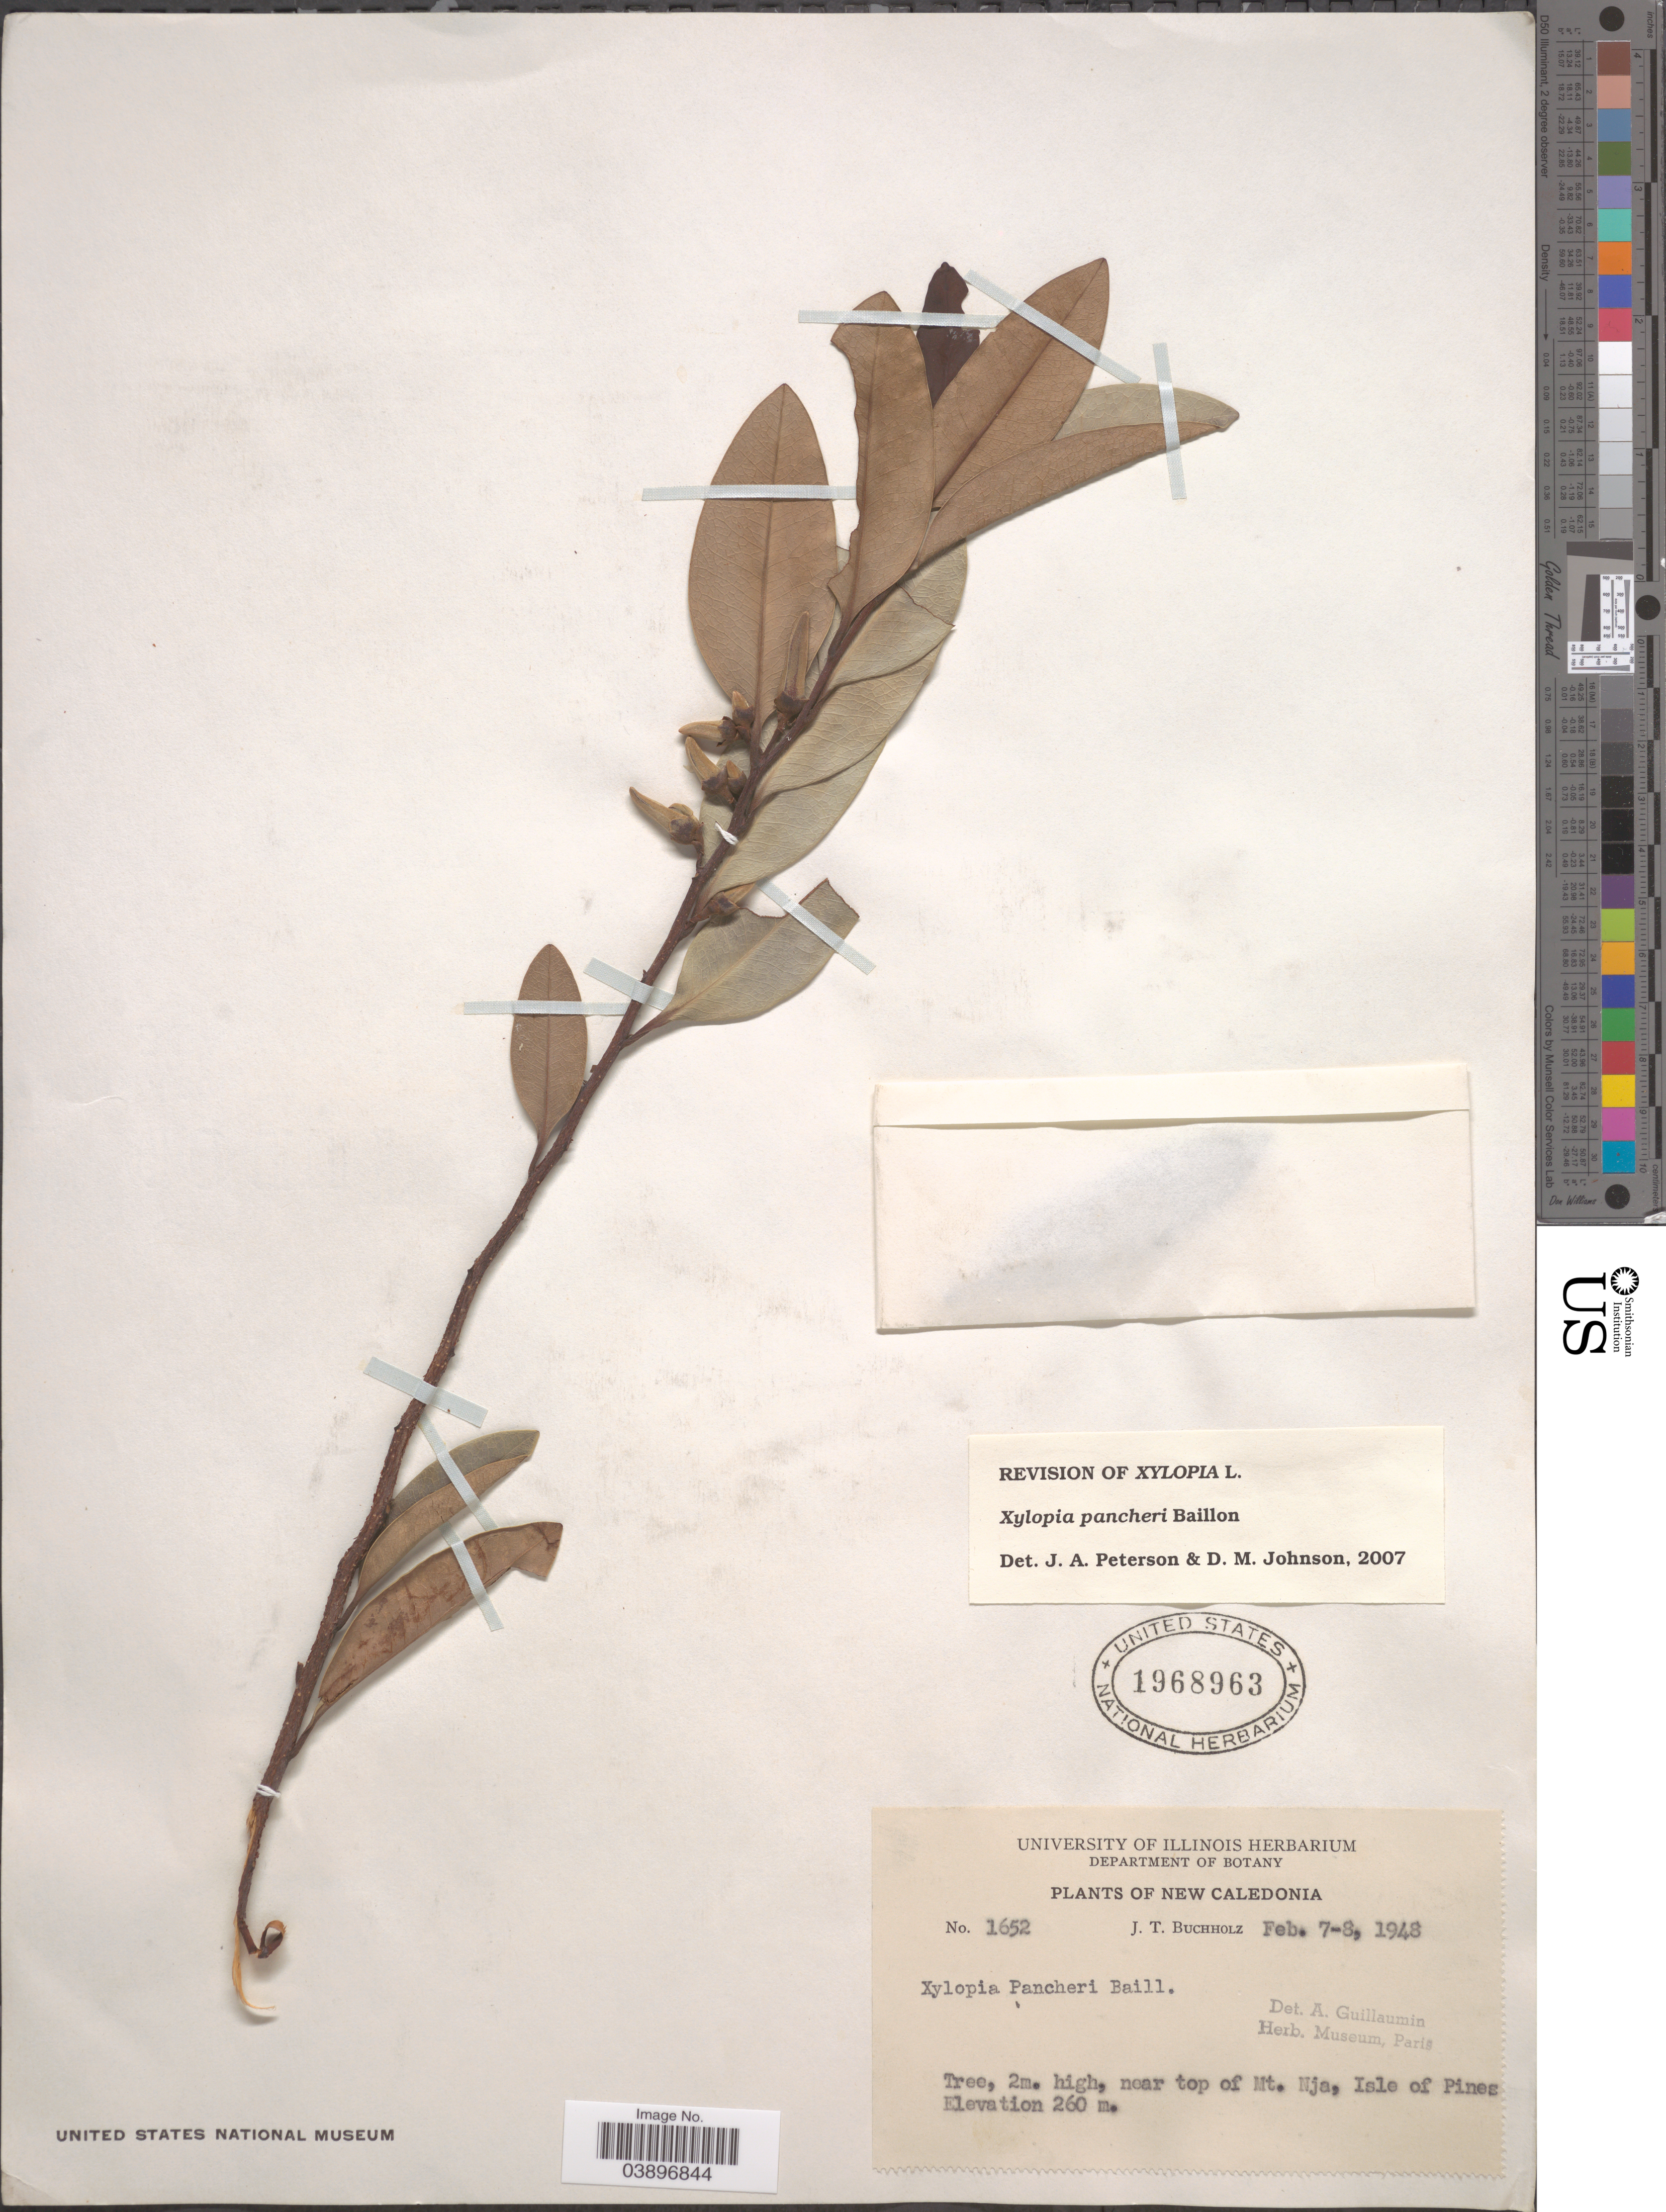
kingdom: Plantae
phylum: Tracheophyta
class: Magnoliopsida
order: Magnoliales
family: Annonaceae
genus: Xylopia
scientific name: Xylopia pancheri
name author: Baill.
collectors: J. T. Buchholz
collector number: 1652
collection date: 1948-02-07/1948-02-08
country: New Caledonia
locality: Near top of Mt. Nja, Isle of Pines.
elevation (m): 260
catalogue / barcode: US 1968963